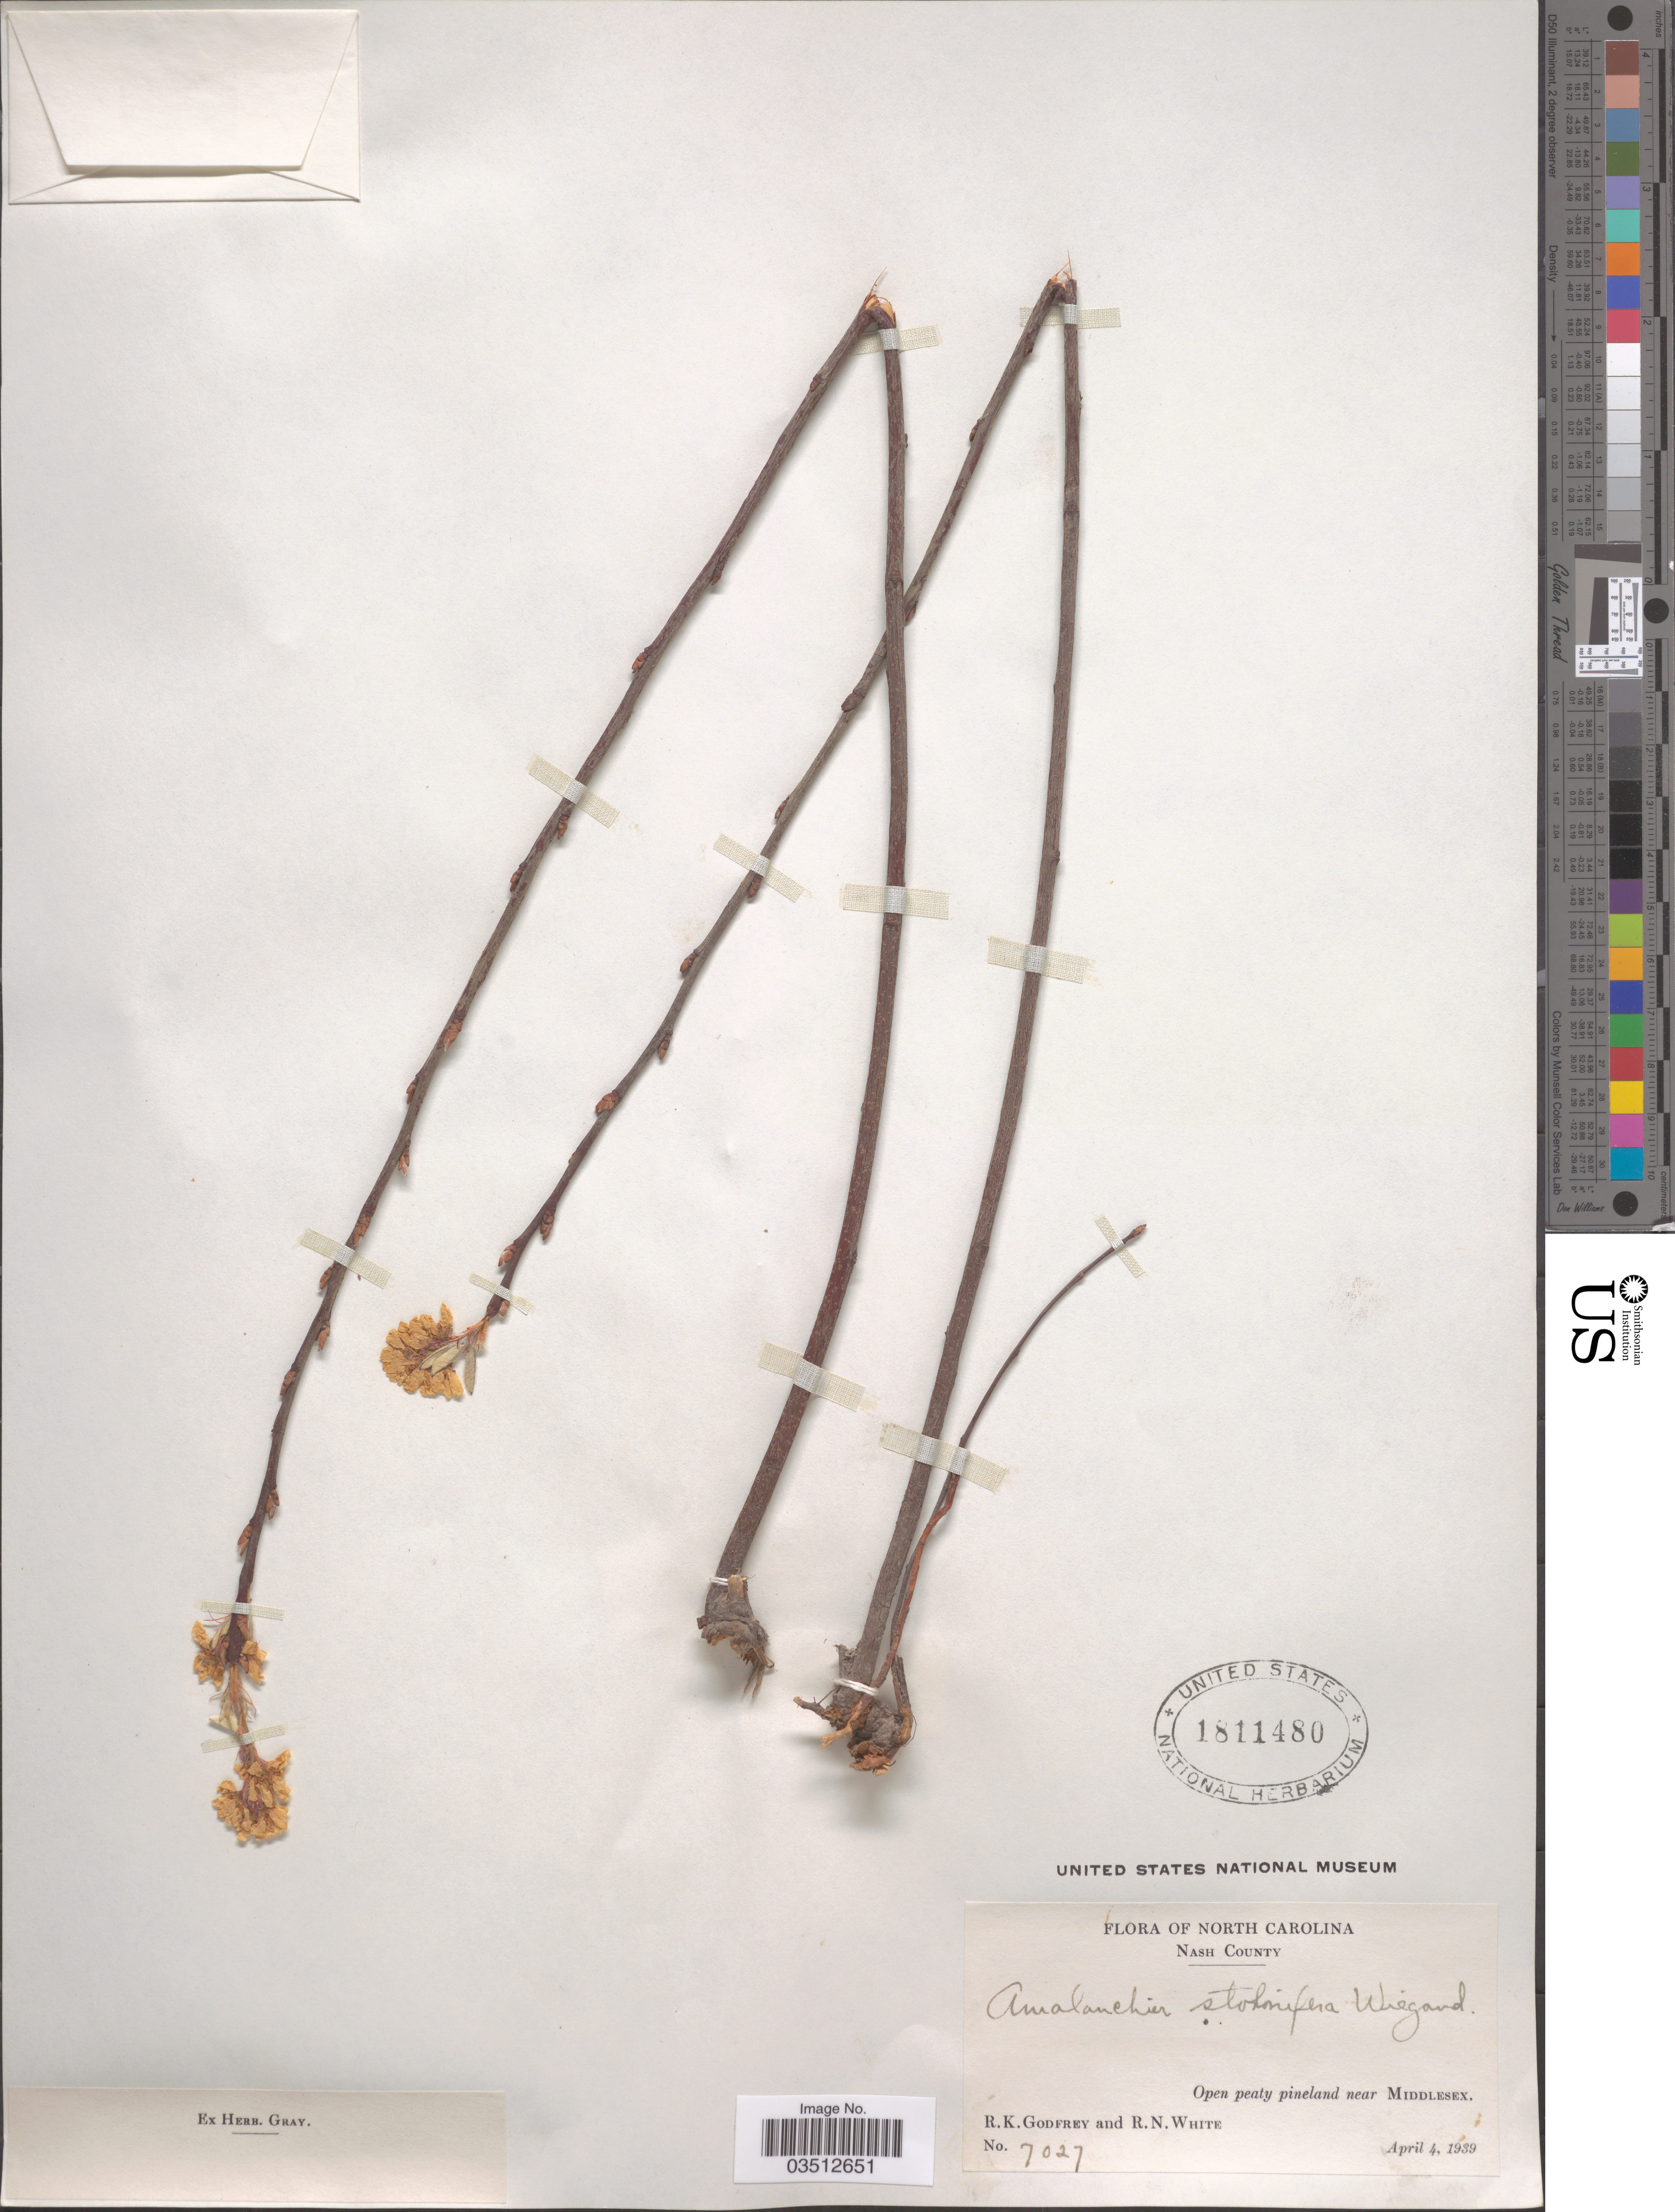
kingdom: Plantae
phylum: Tracheophyta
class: Magnoliopsida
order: Rosales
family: Rosaceae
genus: Amelanchier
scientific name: Amelanchier stolonifera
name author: Wiegand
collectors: R. K. Godfrey & R. N. White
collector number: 7027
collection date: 1939-04-04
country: United States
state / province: North Carolina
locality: Nash County. Open peaty pineland near Middlesex.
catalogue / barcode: US 1811480